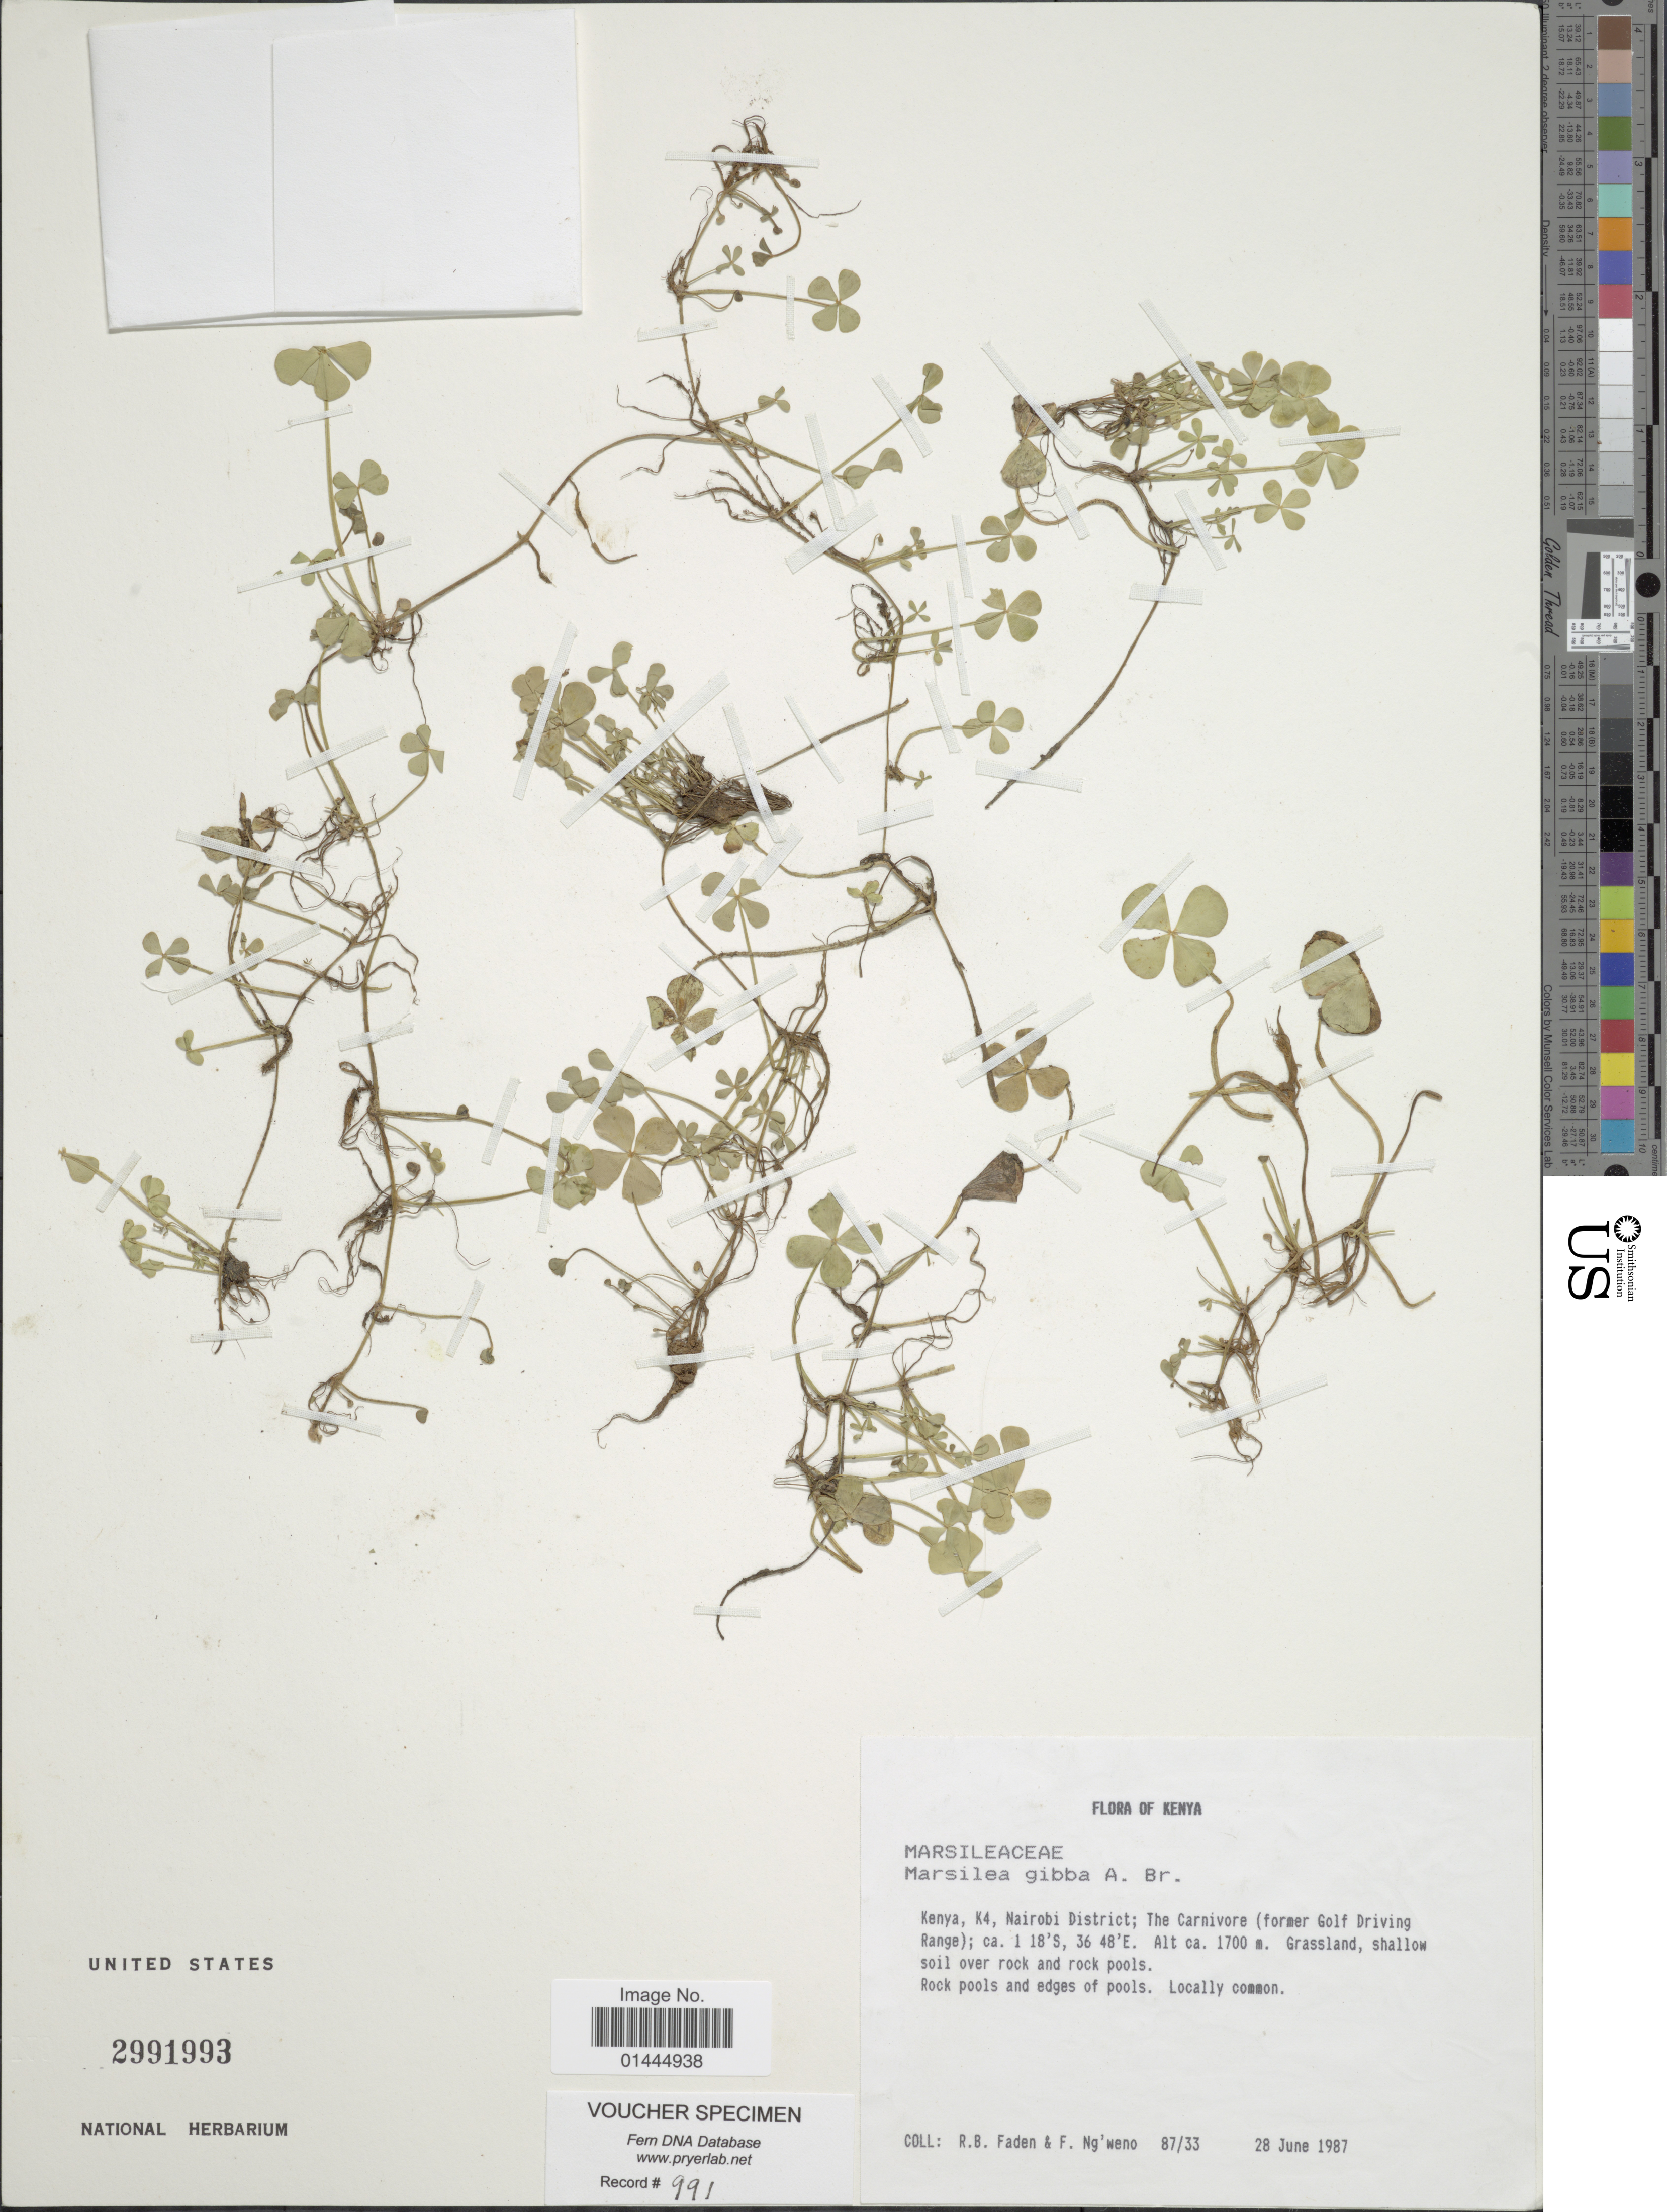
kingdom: Plantae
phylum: Tracheophyta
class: Polypodiopsida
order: Salviniales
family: Marsileaceae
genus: Marsilea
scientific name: Marsilea gibba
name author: A. Braun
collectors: R. B. Faden & F. Ng'weno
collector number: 87/33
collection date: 1987-06-28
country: Kenya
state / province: Nairobi Area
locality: K4, Nairobi District; The Carnivore (former Golf Driving Range).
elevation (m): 1700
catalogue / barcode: US 2991993